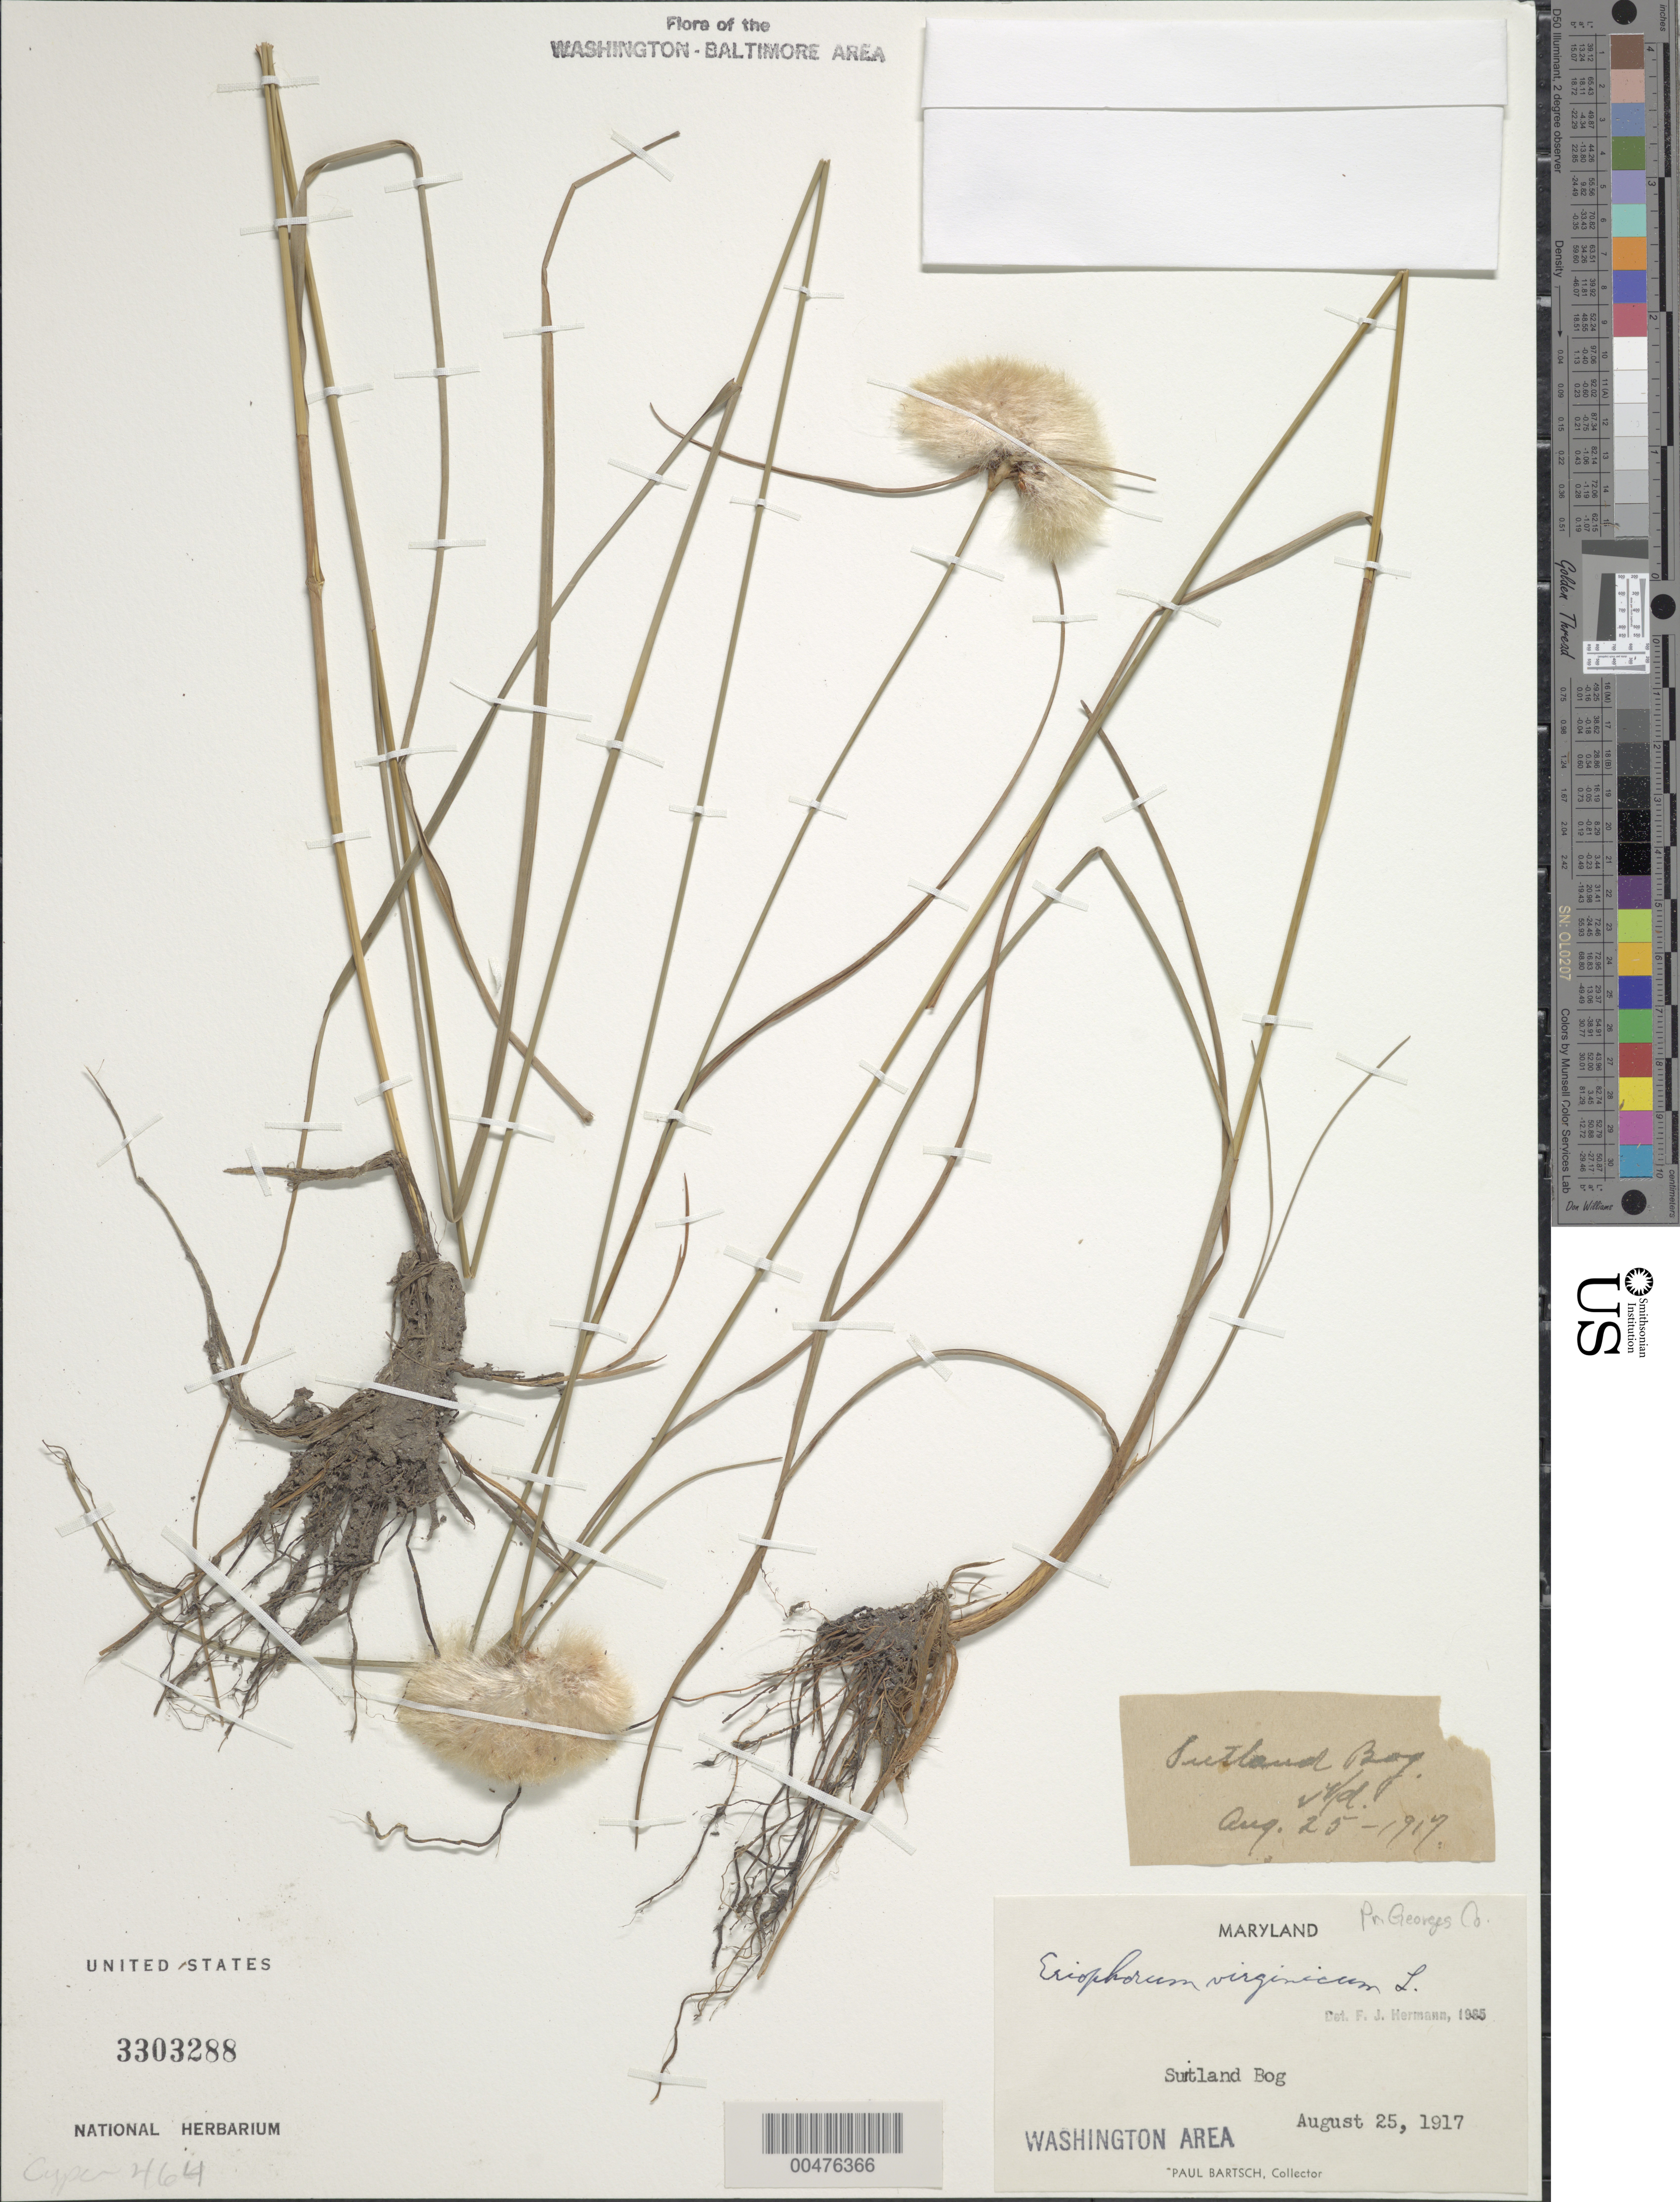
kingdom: Plantae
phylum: Tracheophyta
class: Liliopsida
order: Poales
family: Cyperaceae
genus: Eriophorum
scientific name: Eriophorum virginicum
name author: L.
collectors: P. Bartsch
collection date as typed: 25 Aug 1917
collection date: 1917-08-25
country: United States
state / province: Maryland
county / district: Prince George's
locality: Suitland Bog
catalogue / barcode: US 3303288